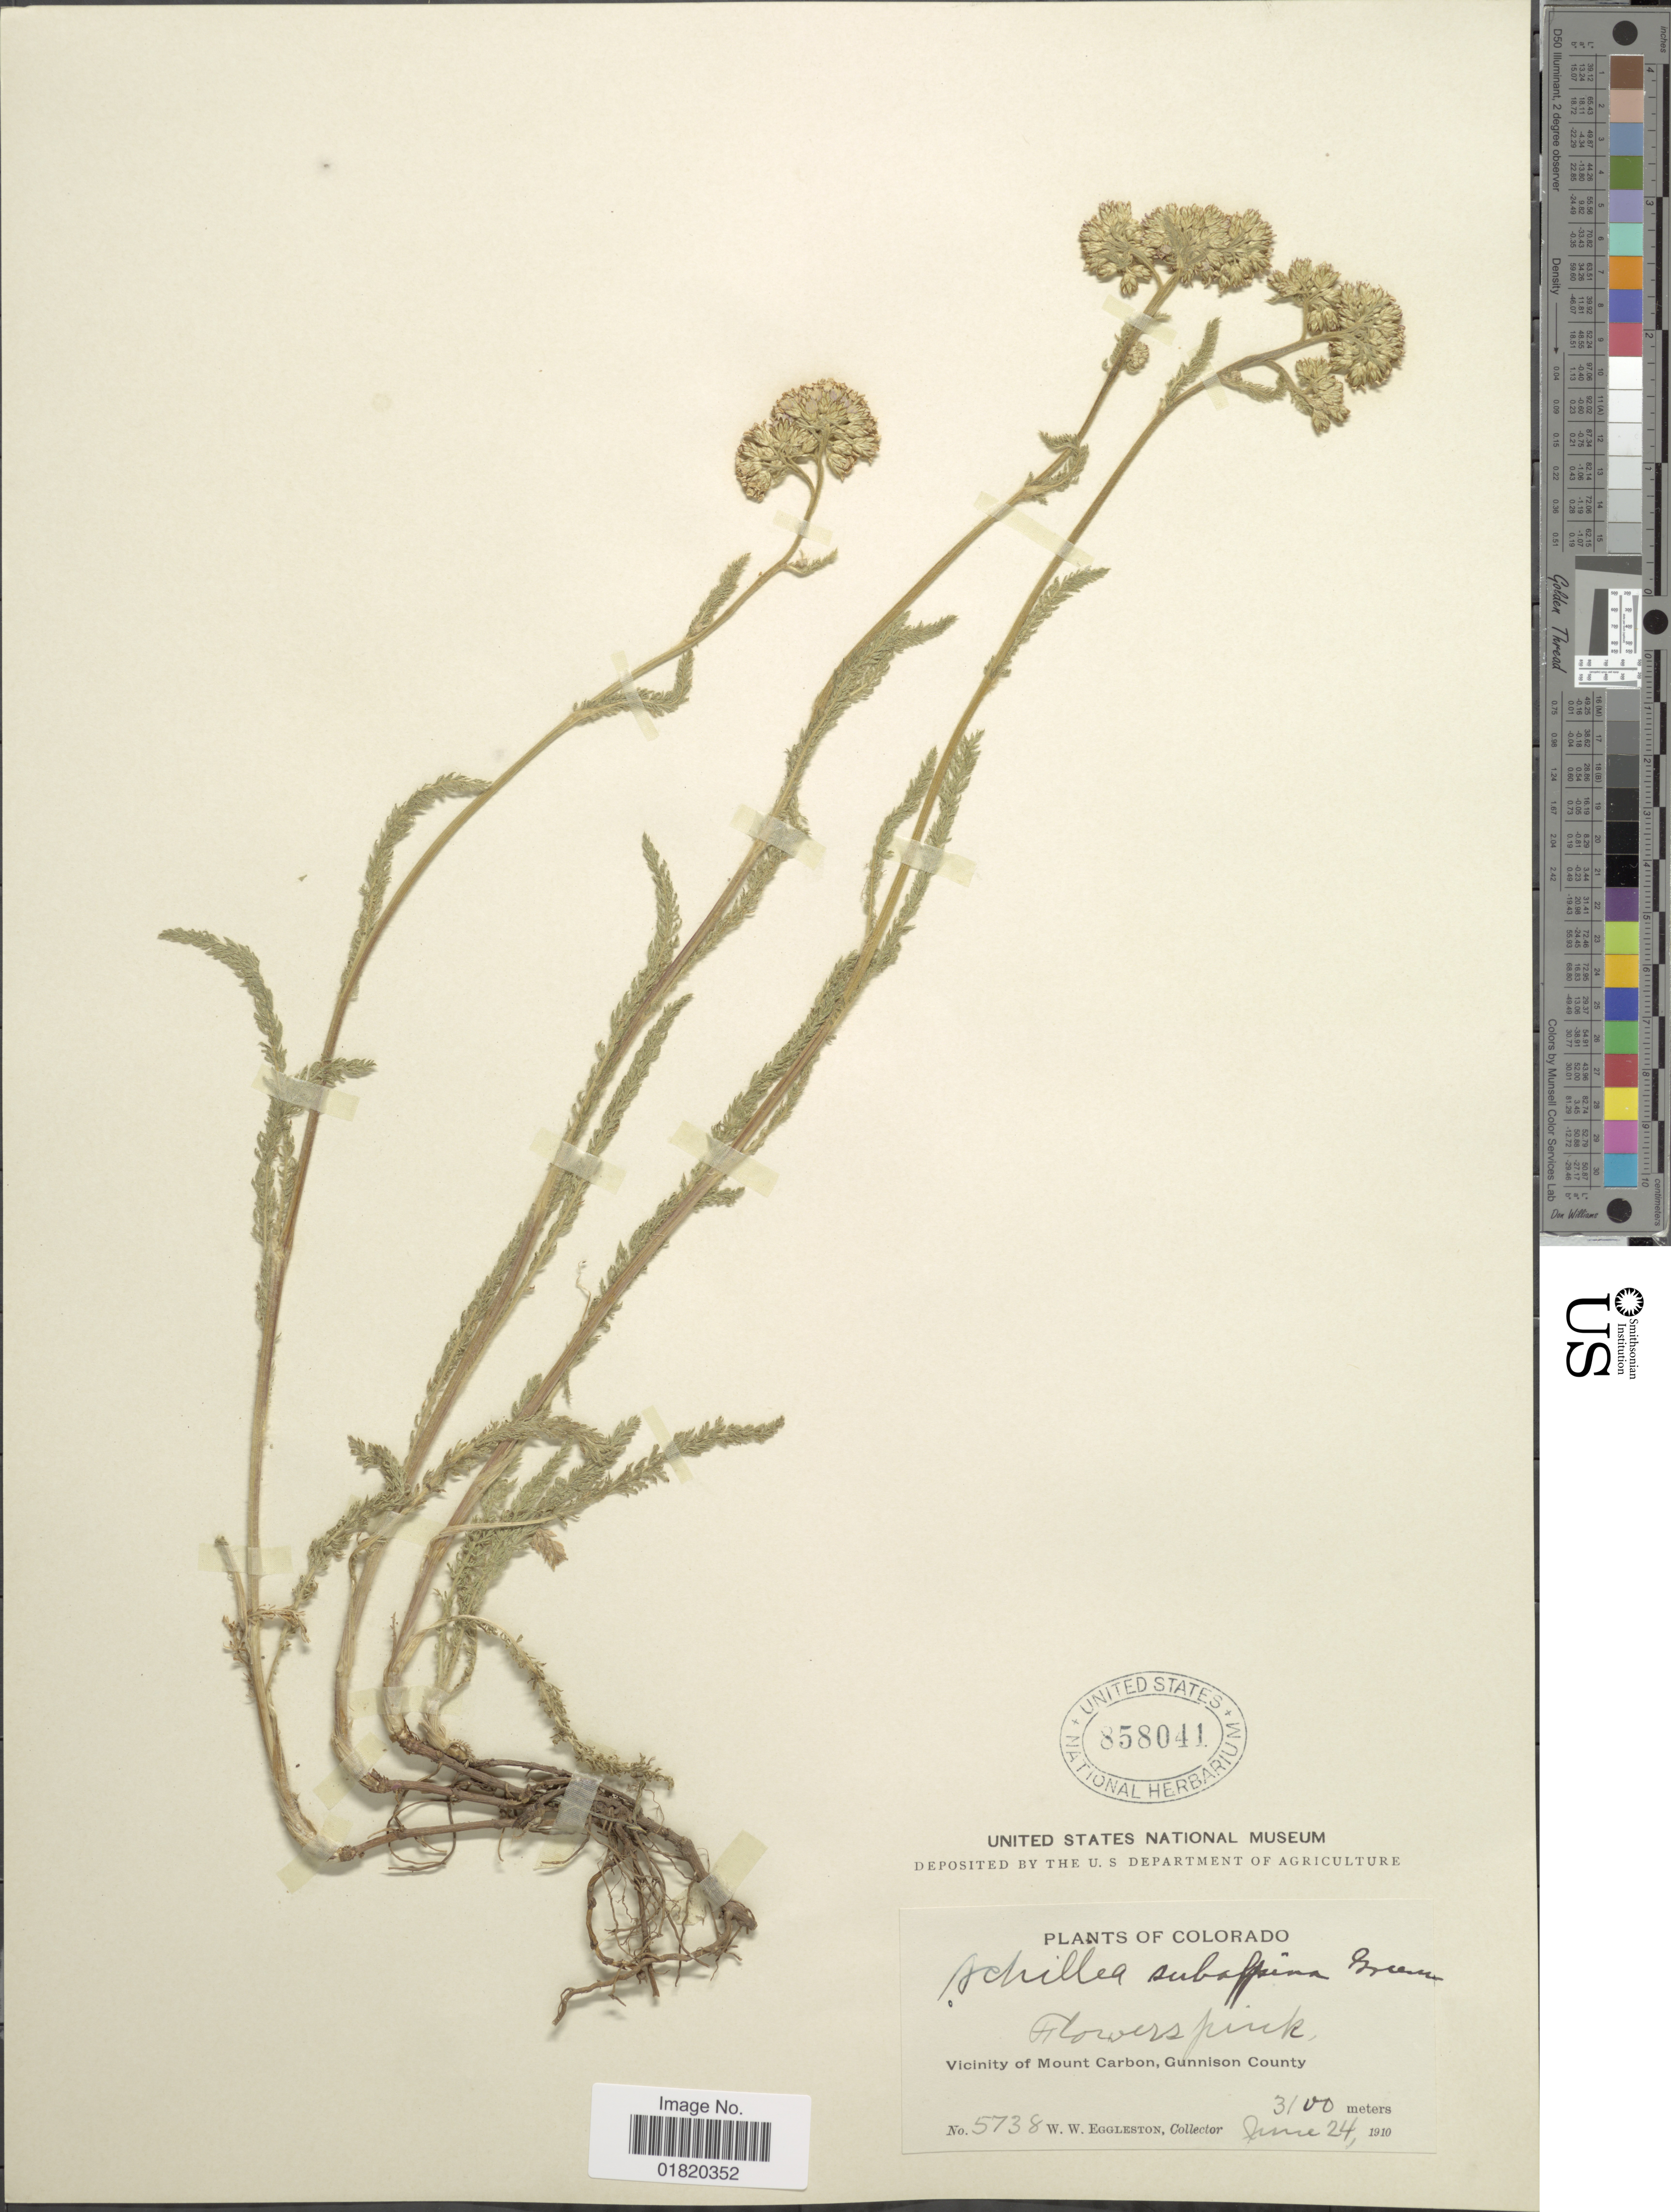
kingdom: Plantae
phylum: Tracheophyta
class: Magnoliopsida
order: Asterales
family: Asteraceae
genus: Achillea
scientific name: Achillea subalpina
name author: Greene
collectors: W. W. Eggleston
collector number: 5738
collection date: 1910-06-24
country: United States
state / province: Colorado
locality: Vicinity of Mount Carbon, Gunnison County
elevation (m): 3100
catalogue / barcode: US 858041